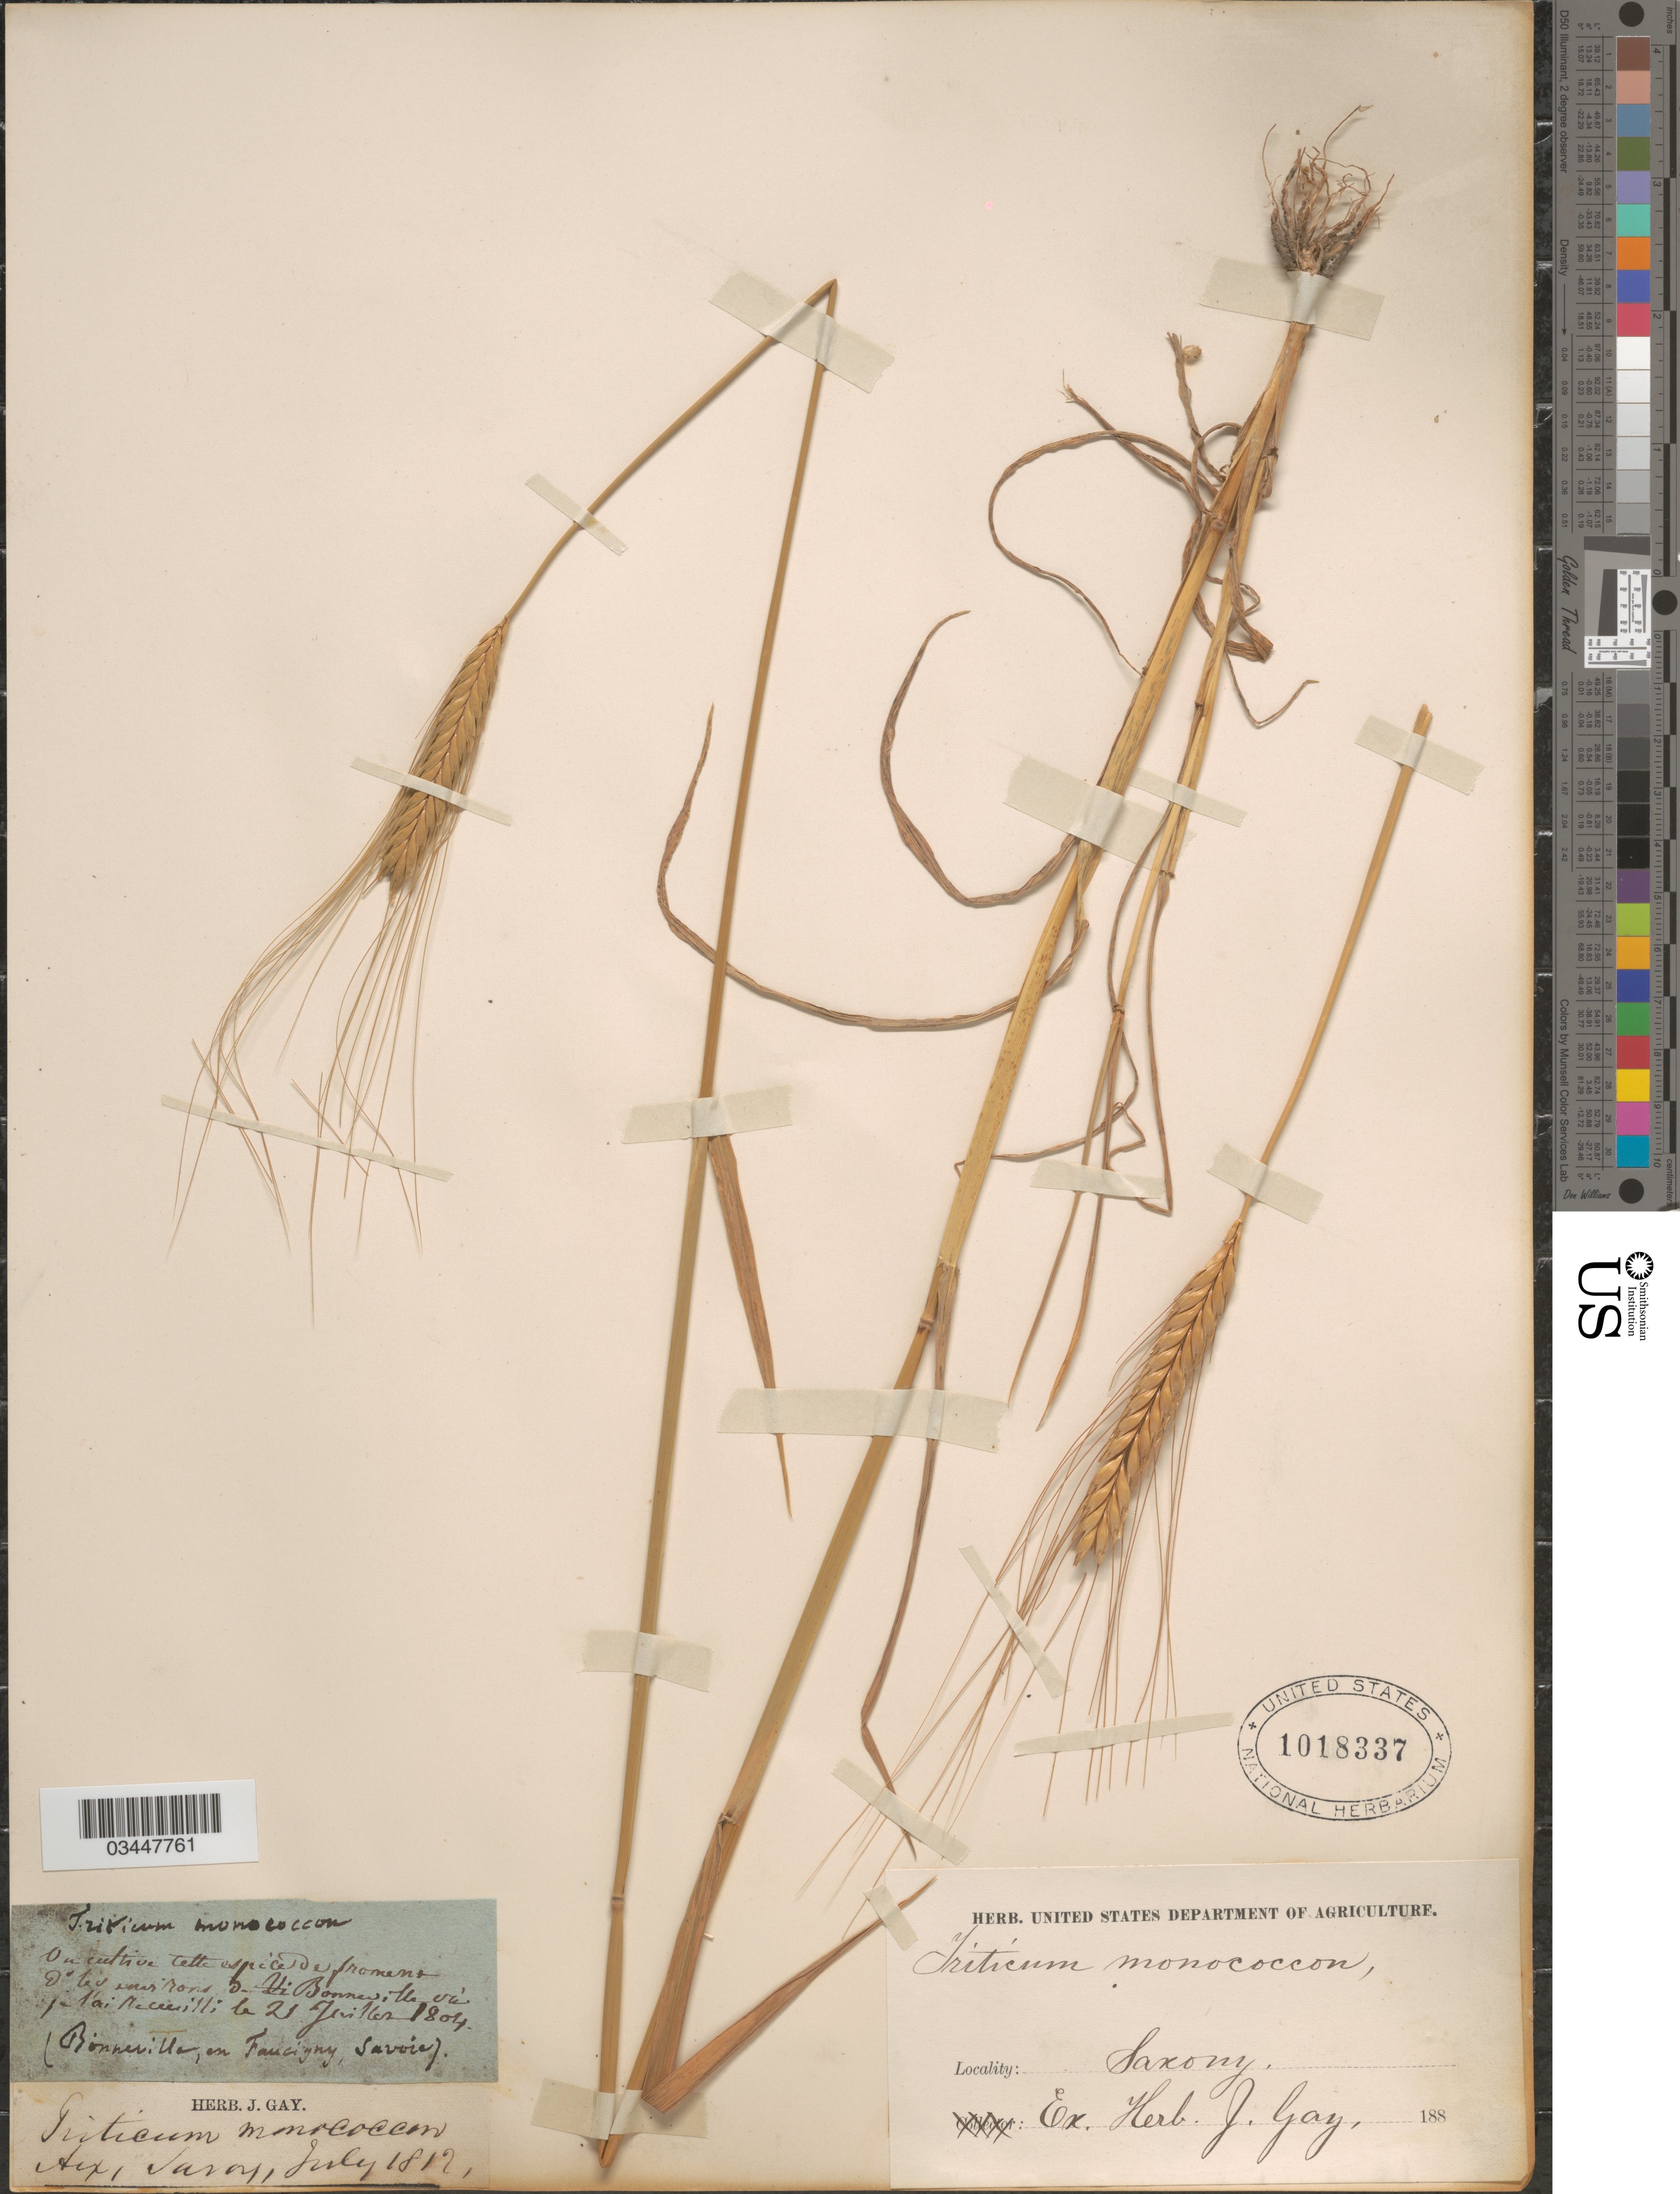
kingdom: Plantae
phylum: Tracheophyta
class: Liliopsida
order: Poales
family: Poaceae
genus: Triticum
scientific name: Triticum monococcum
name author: L.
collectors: ex herb. J. Gay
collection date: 1812-07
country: France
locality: Aix, Savoie. Saxony.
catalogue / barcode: US 1018337